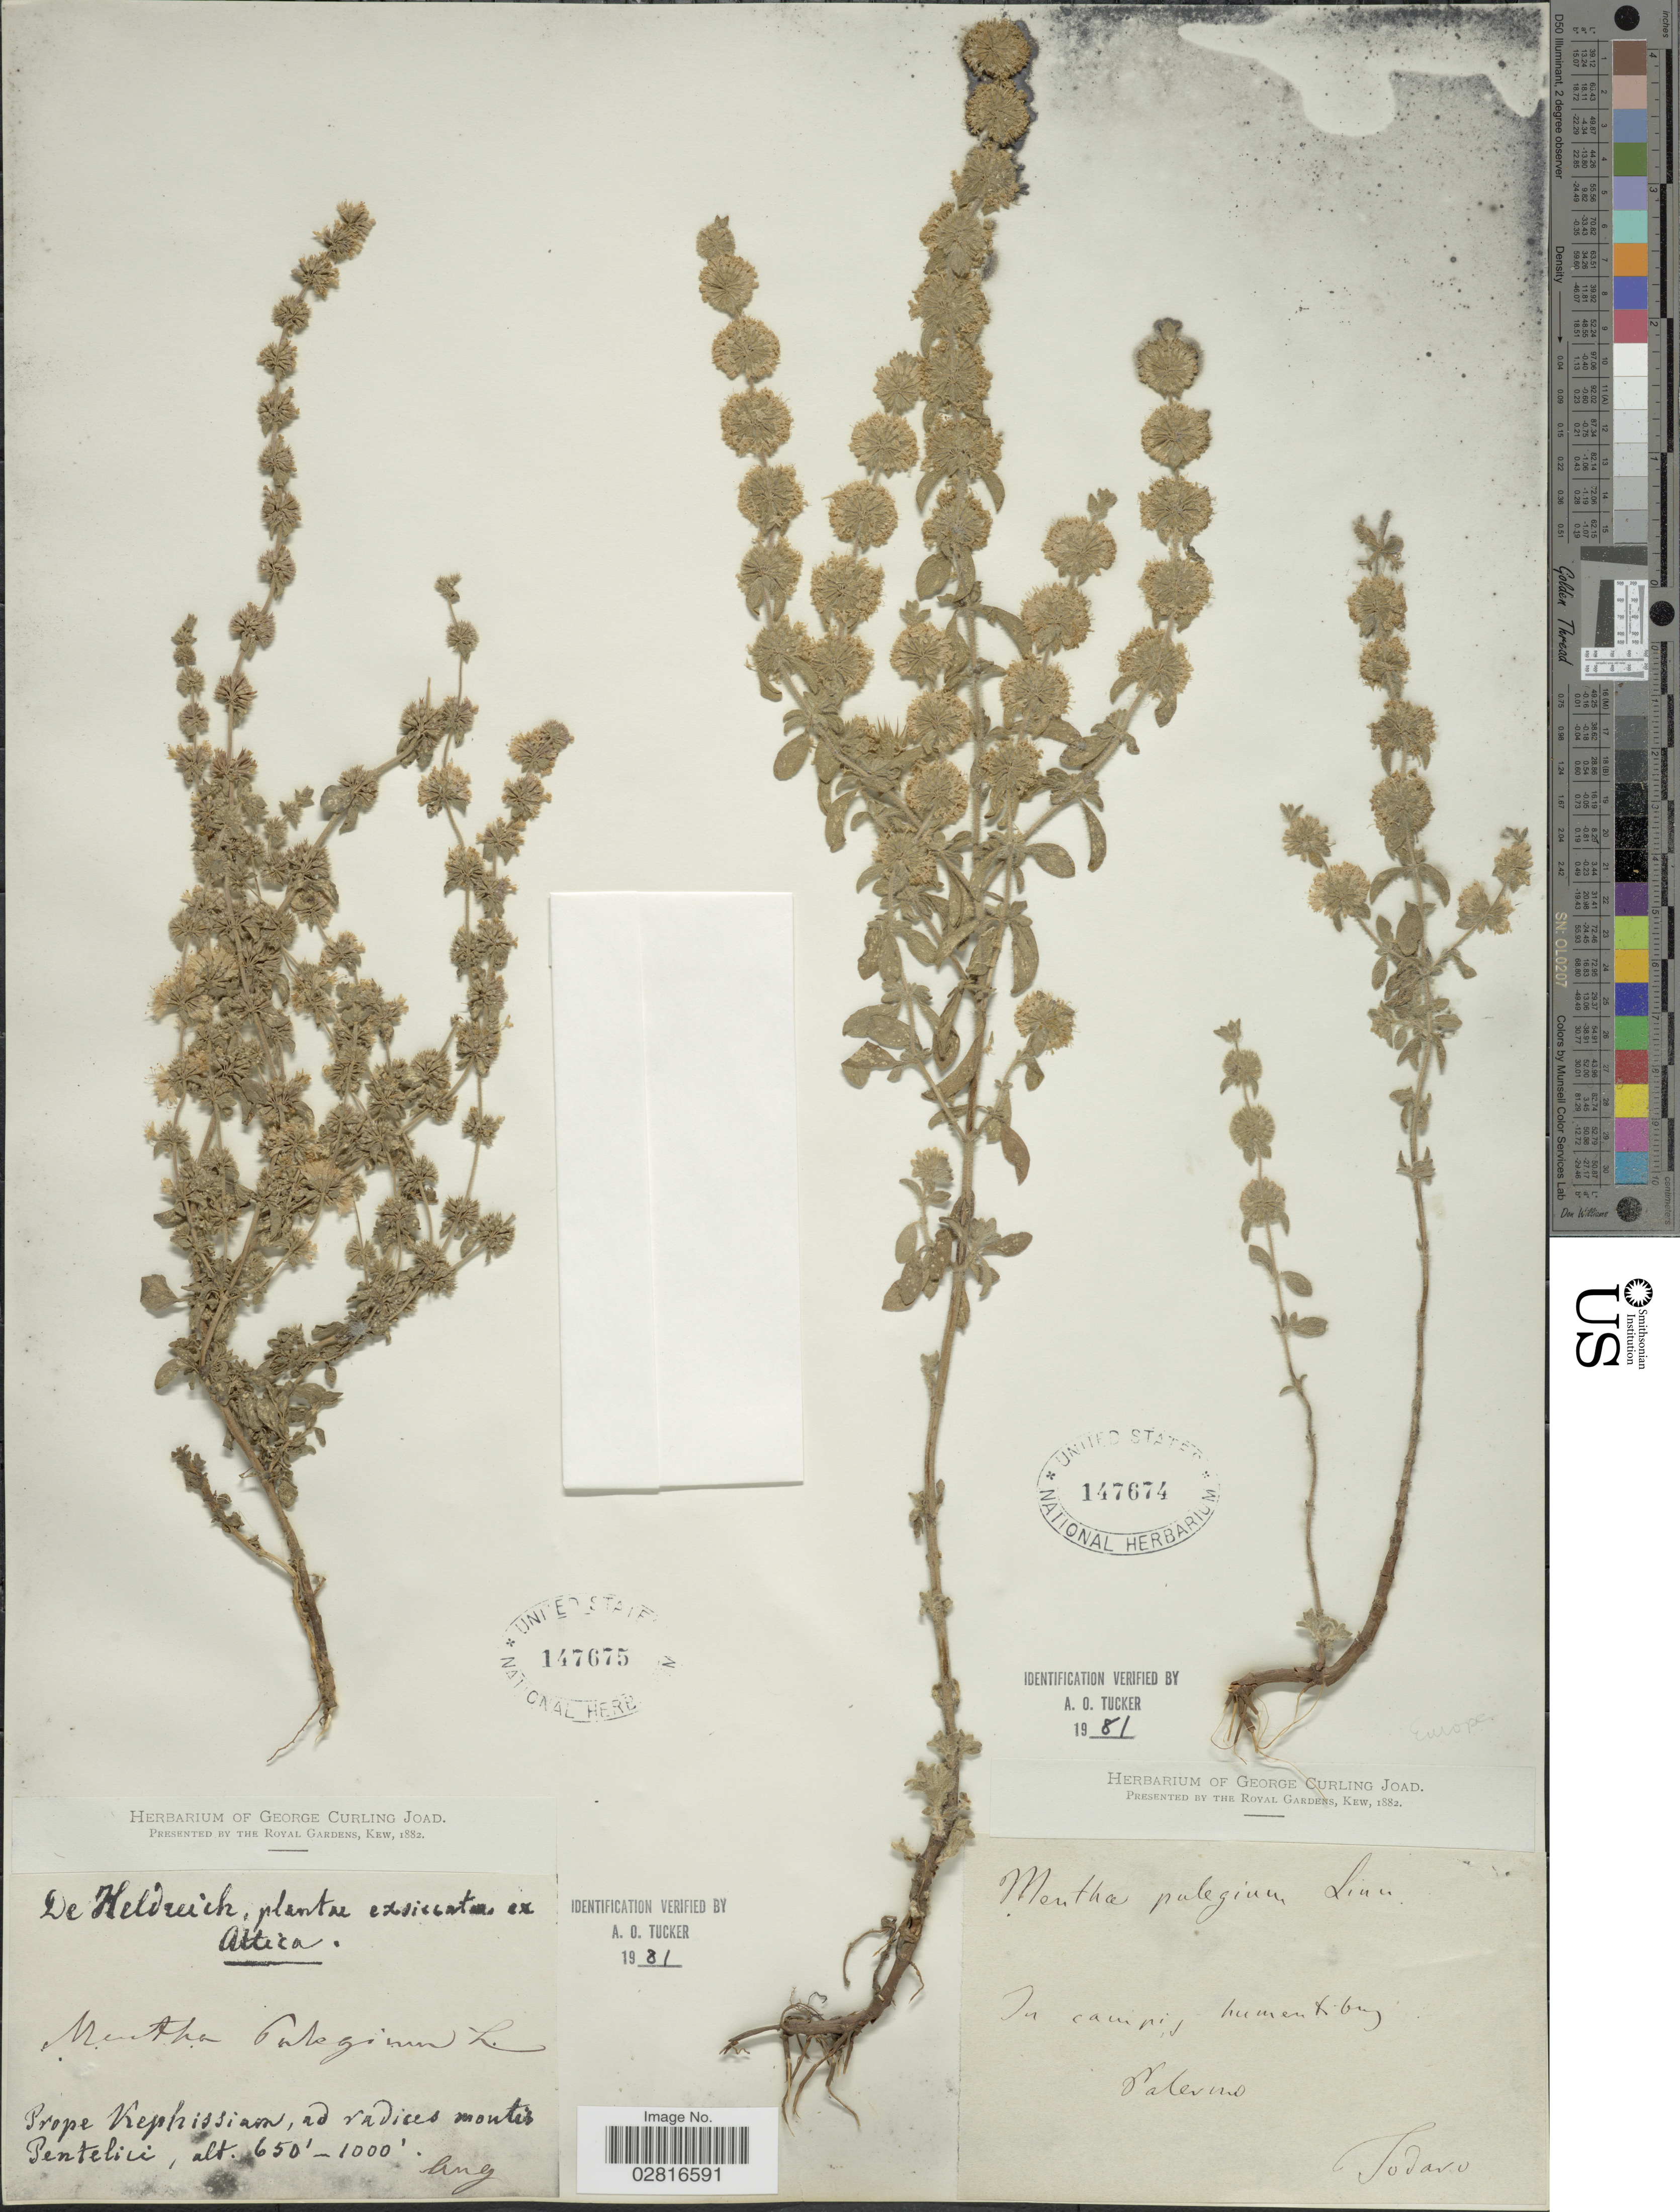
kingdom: Plantae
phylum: Tracheophyta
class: Magnoliopsida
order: Lamiales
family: Lamiaceae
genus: Mentha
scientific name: Mentha pulegium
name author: L.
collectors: -. De Heldreich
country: Greece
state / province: Attica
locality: Prope Kephissiam, ad radices montis Pentelici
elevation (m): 198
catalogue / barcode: US 147675